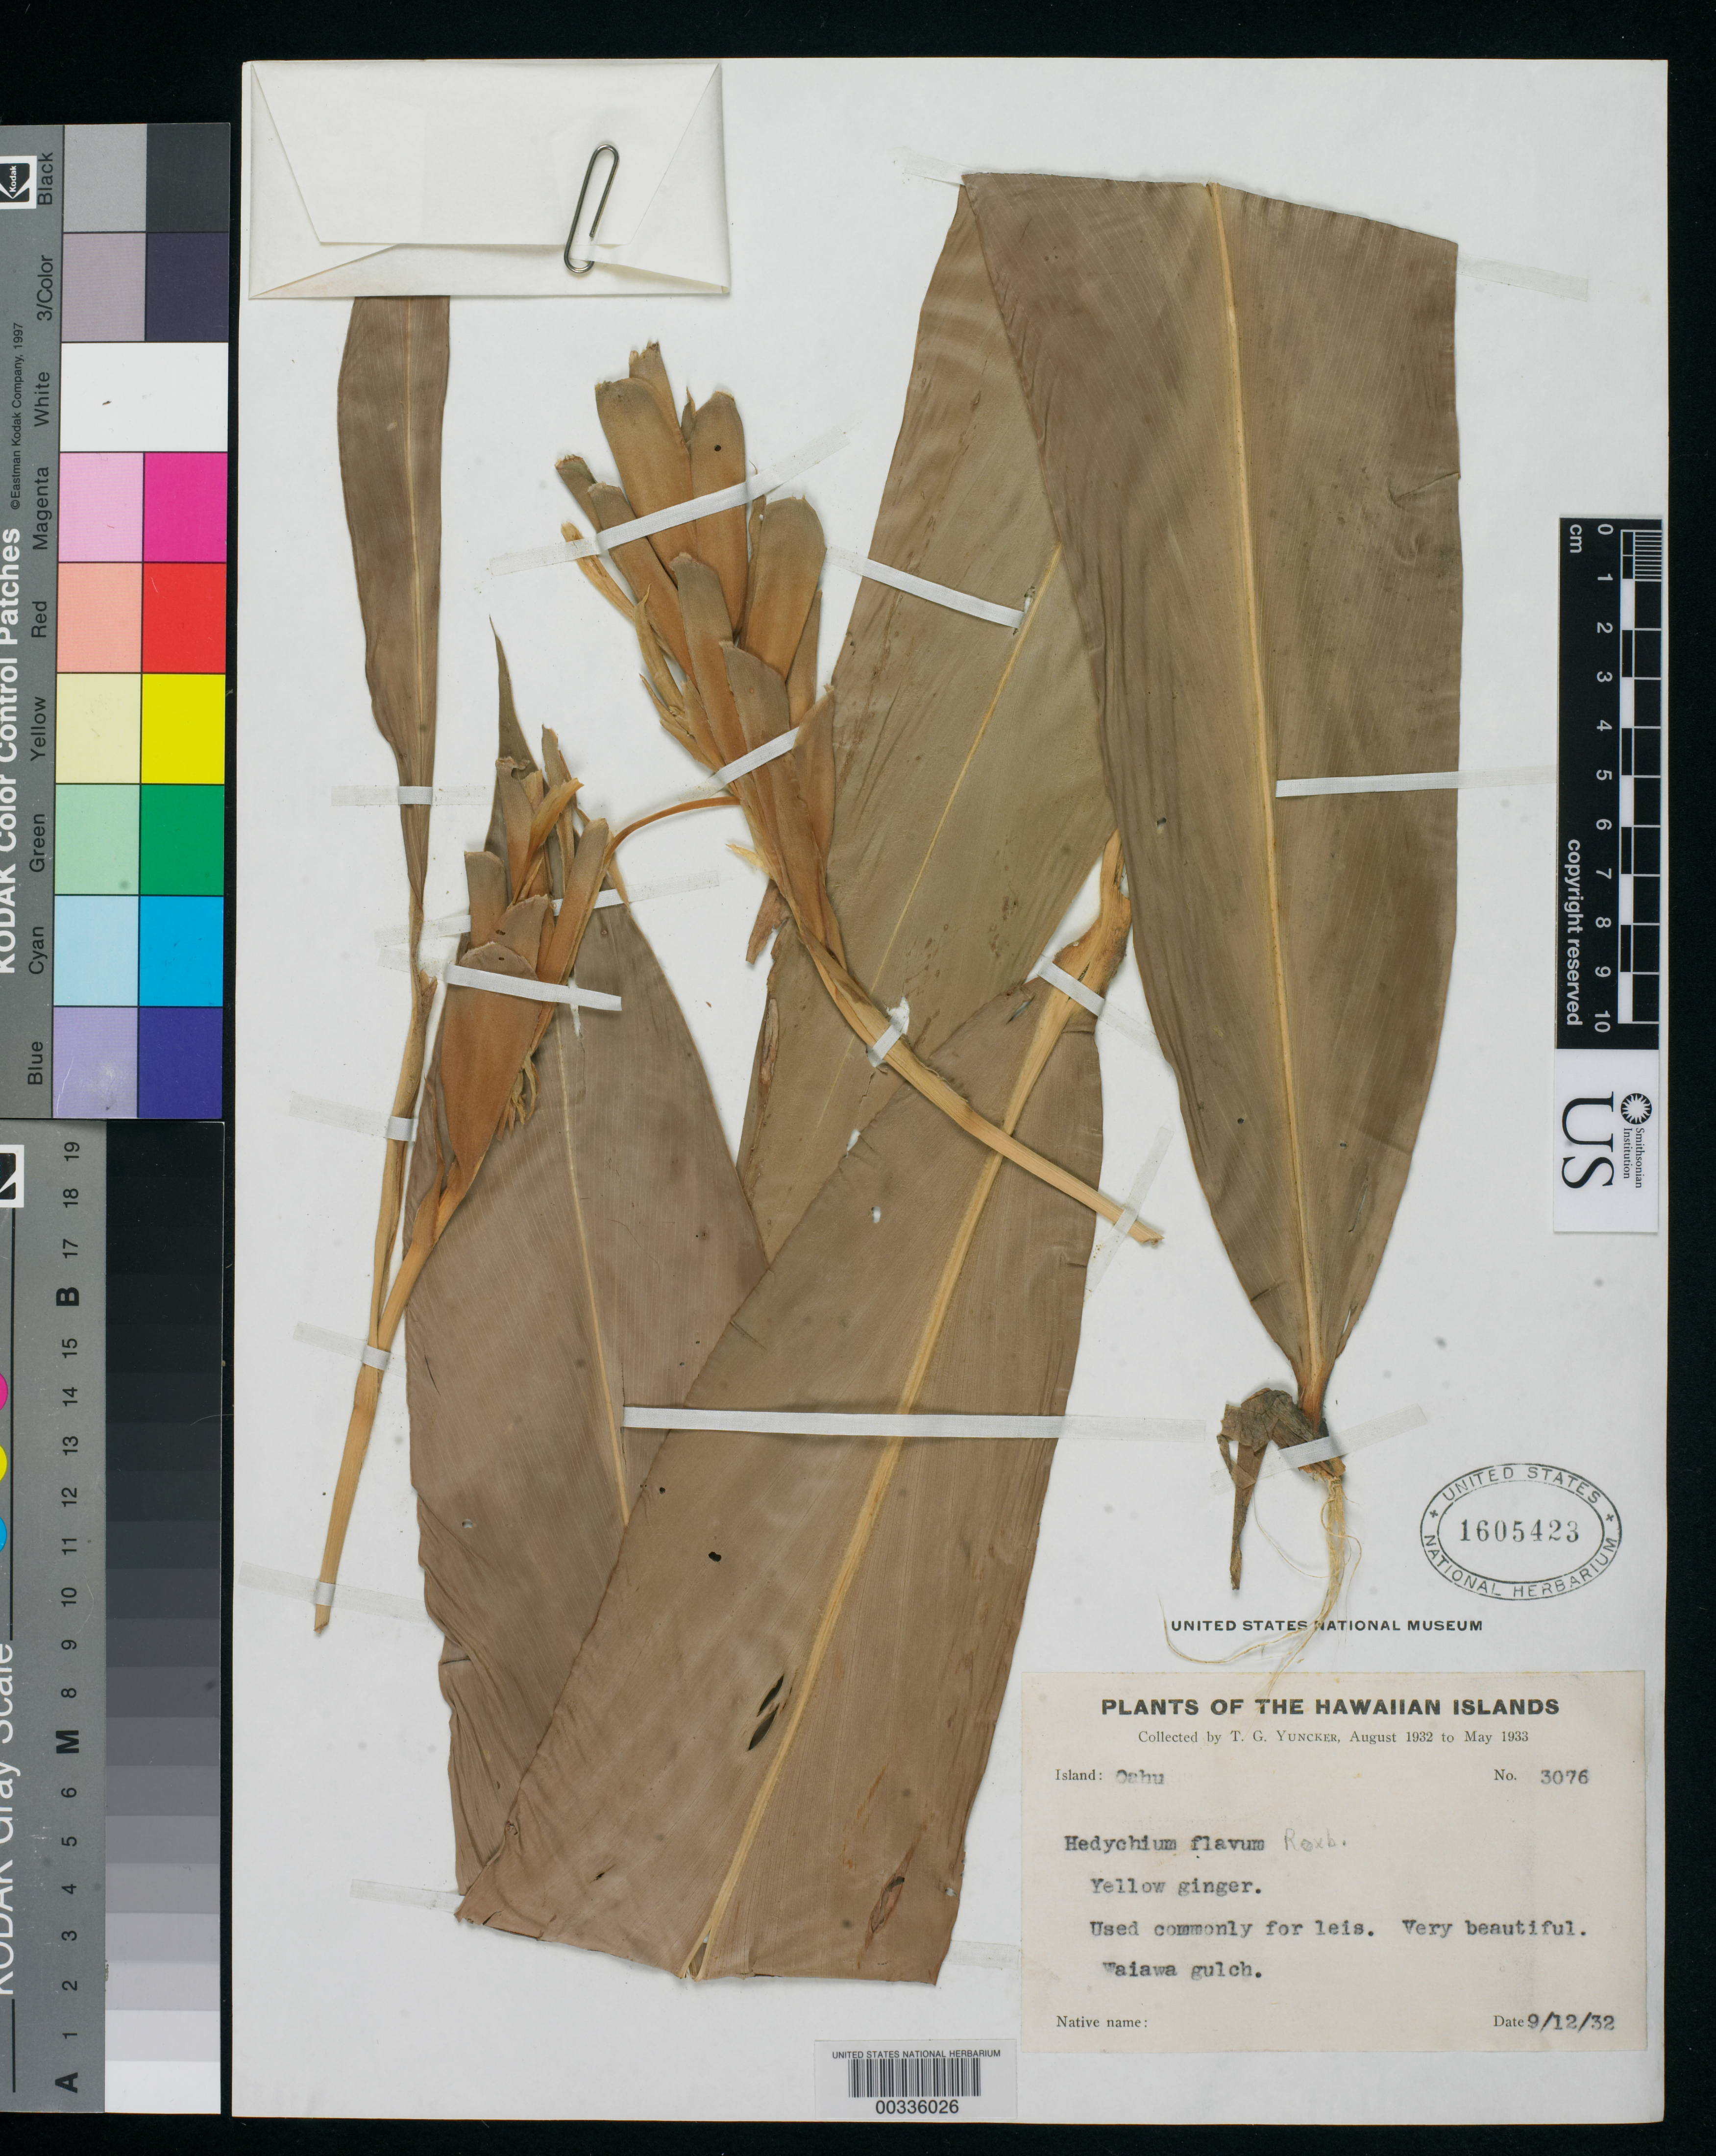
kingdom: Plantae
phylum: Tracheophyta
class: Liliopsida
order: Zingiberales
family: Zingiberaceae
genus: Hedychium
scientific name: Hedychium flavescens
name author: Carey ex Roscoe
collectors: T. G. Yuncker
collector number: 3076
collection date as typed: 12 Sep 1932 or 09 Dec 1932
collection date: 1932-09-12 or 1932-12-09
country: United States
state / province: Hawaii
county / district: Honolulu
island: Oahu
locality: Waiawa Gulch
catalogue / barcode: US 1605423